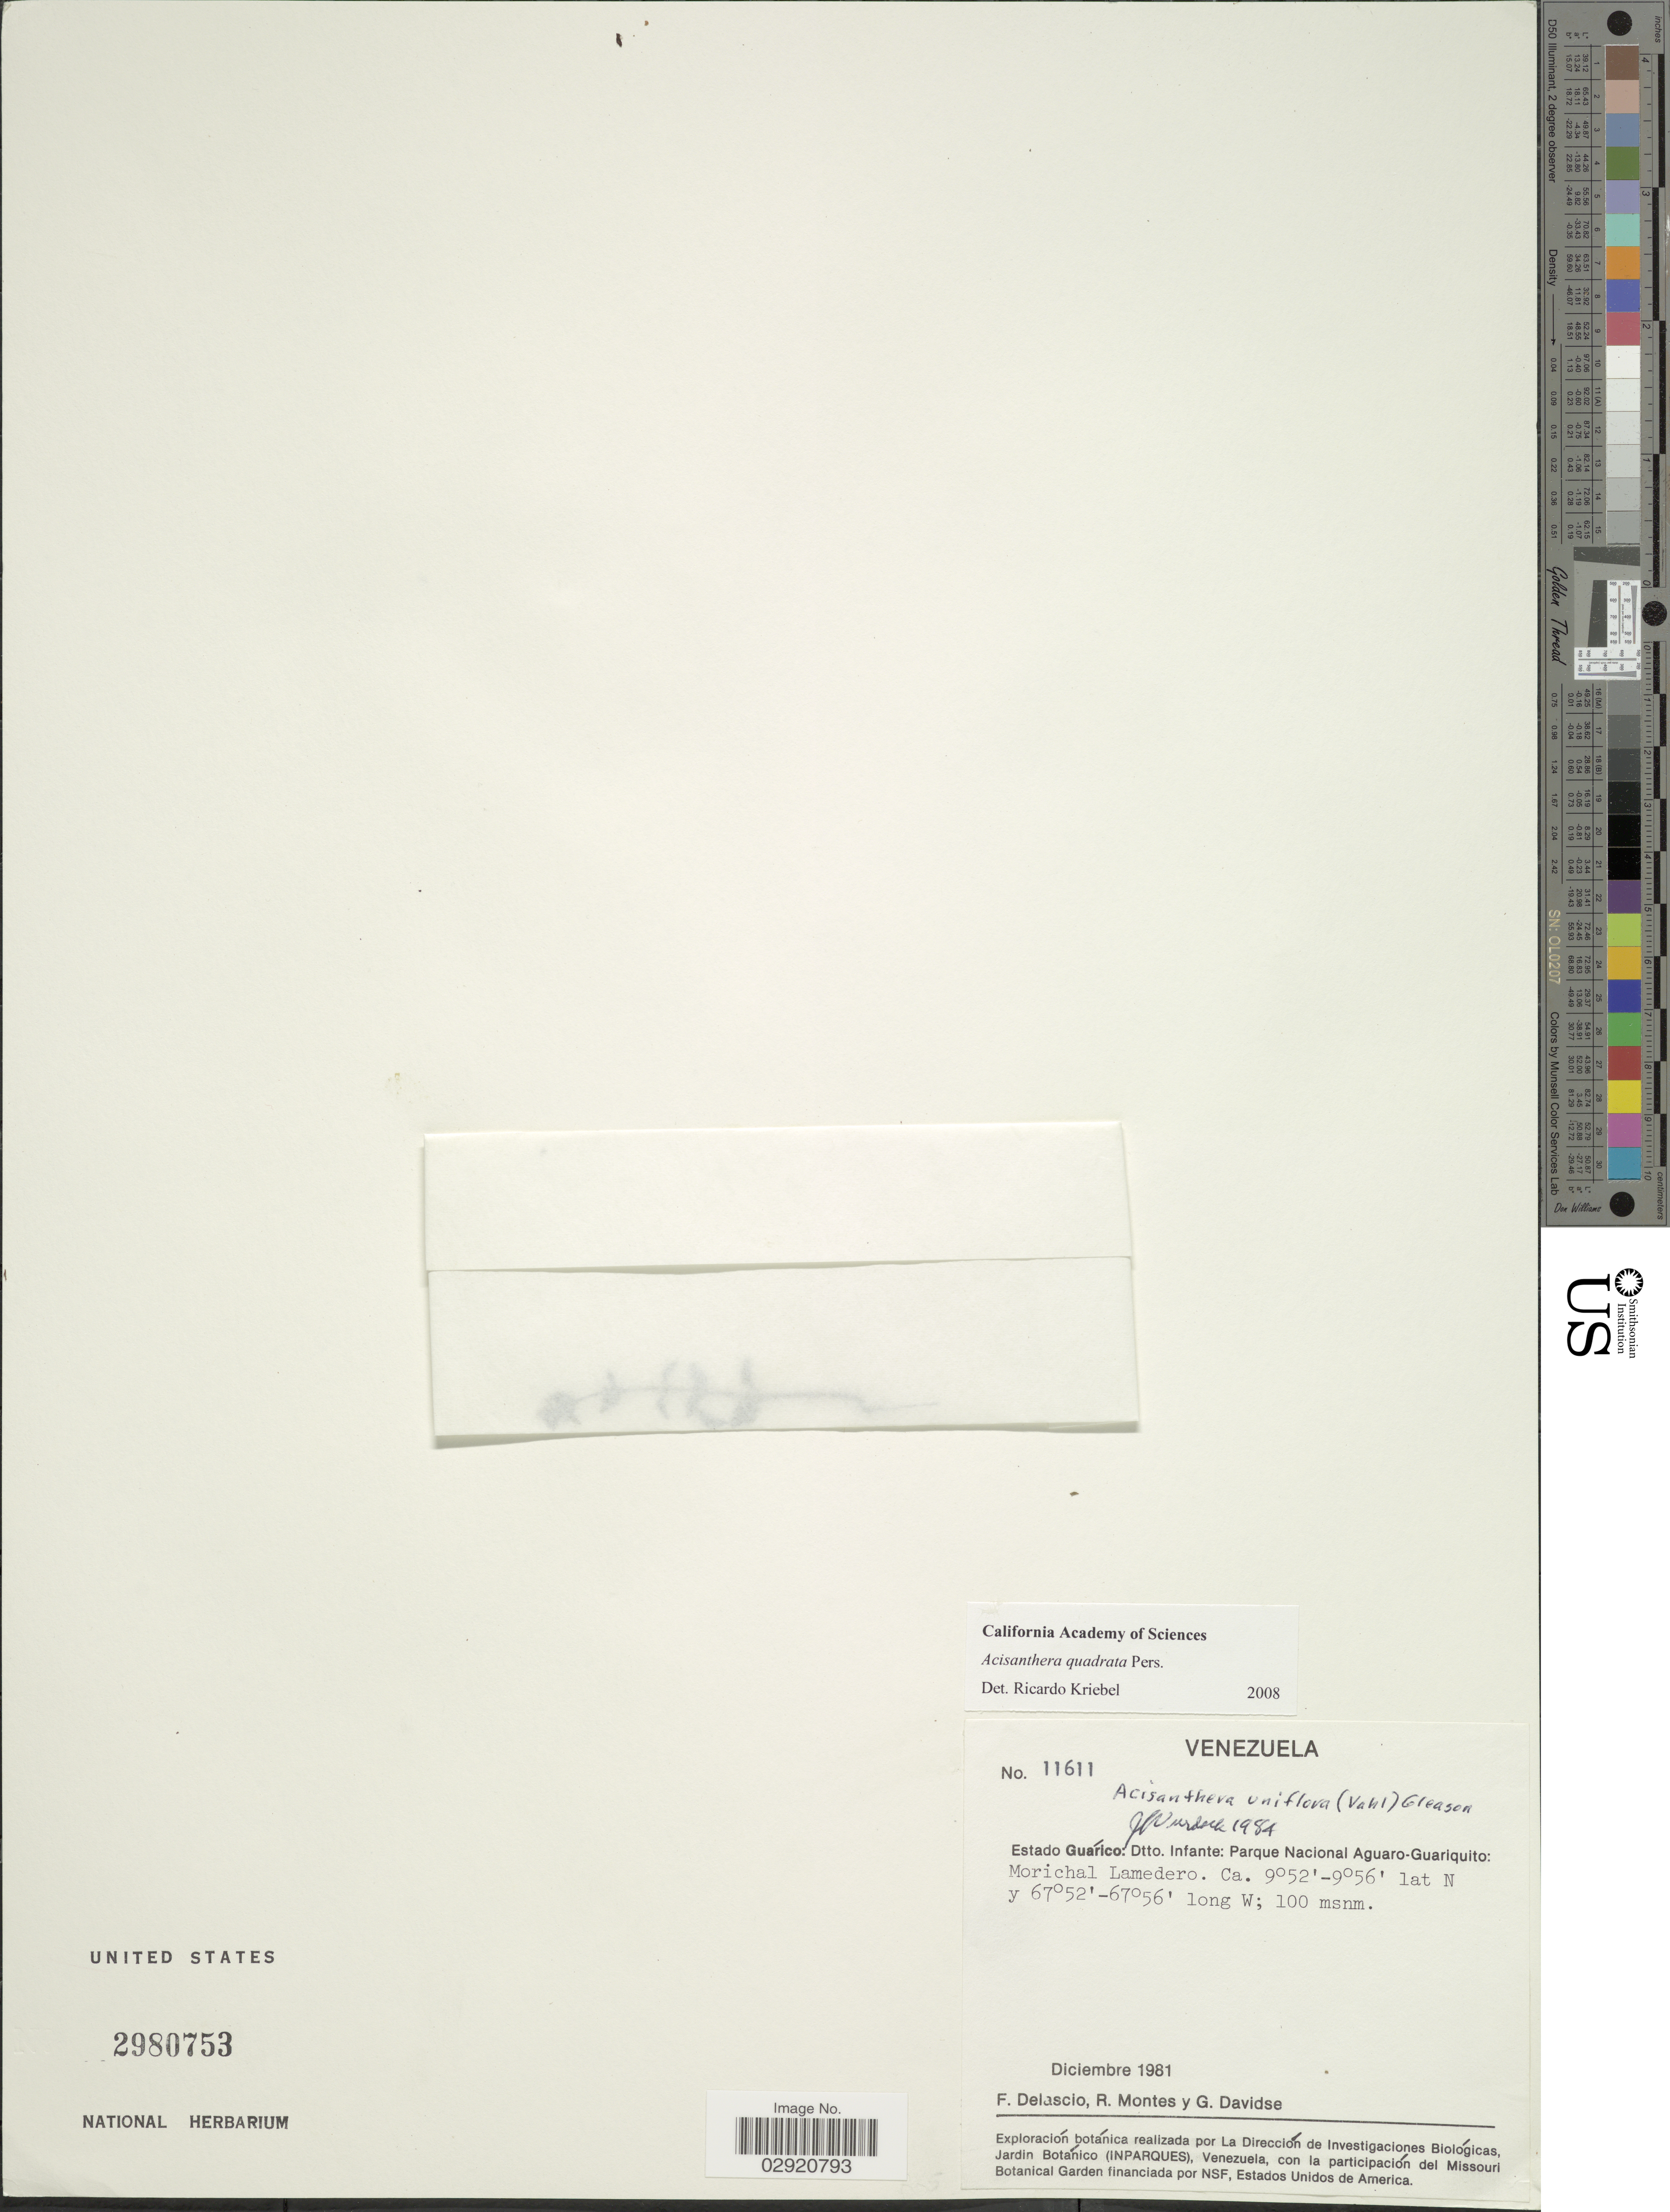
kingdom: Plantae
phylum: Tracheophyta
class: Magnoliopsida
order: Myrtales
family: Melastomataceae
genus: Acisanthera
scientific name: Acisanthera uniflora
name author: (Vahl) Gleason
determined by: Nunes da Silva, Diego, (RB), Jardim Botanico do Rio de Janeiro - Herbario (BRAZIL)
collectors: F. Delascio C., R. Montes & G. Davidse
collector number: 11611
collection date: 1981-12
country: Venezuela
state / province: Guárico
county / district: Leonardo Infante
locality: Dtto. Infante: Parque Nacional Aguaro-Guariquito: Morichal Lamedero.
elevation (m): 100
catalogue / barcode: US 2980753